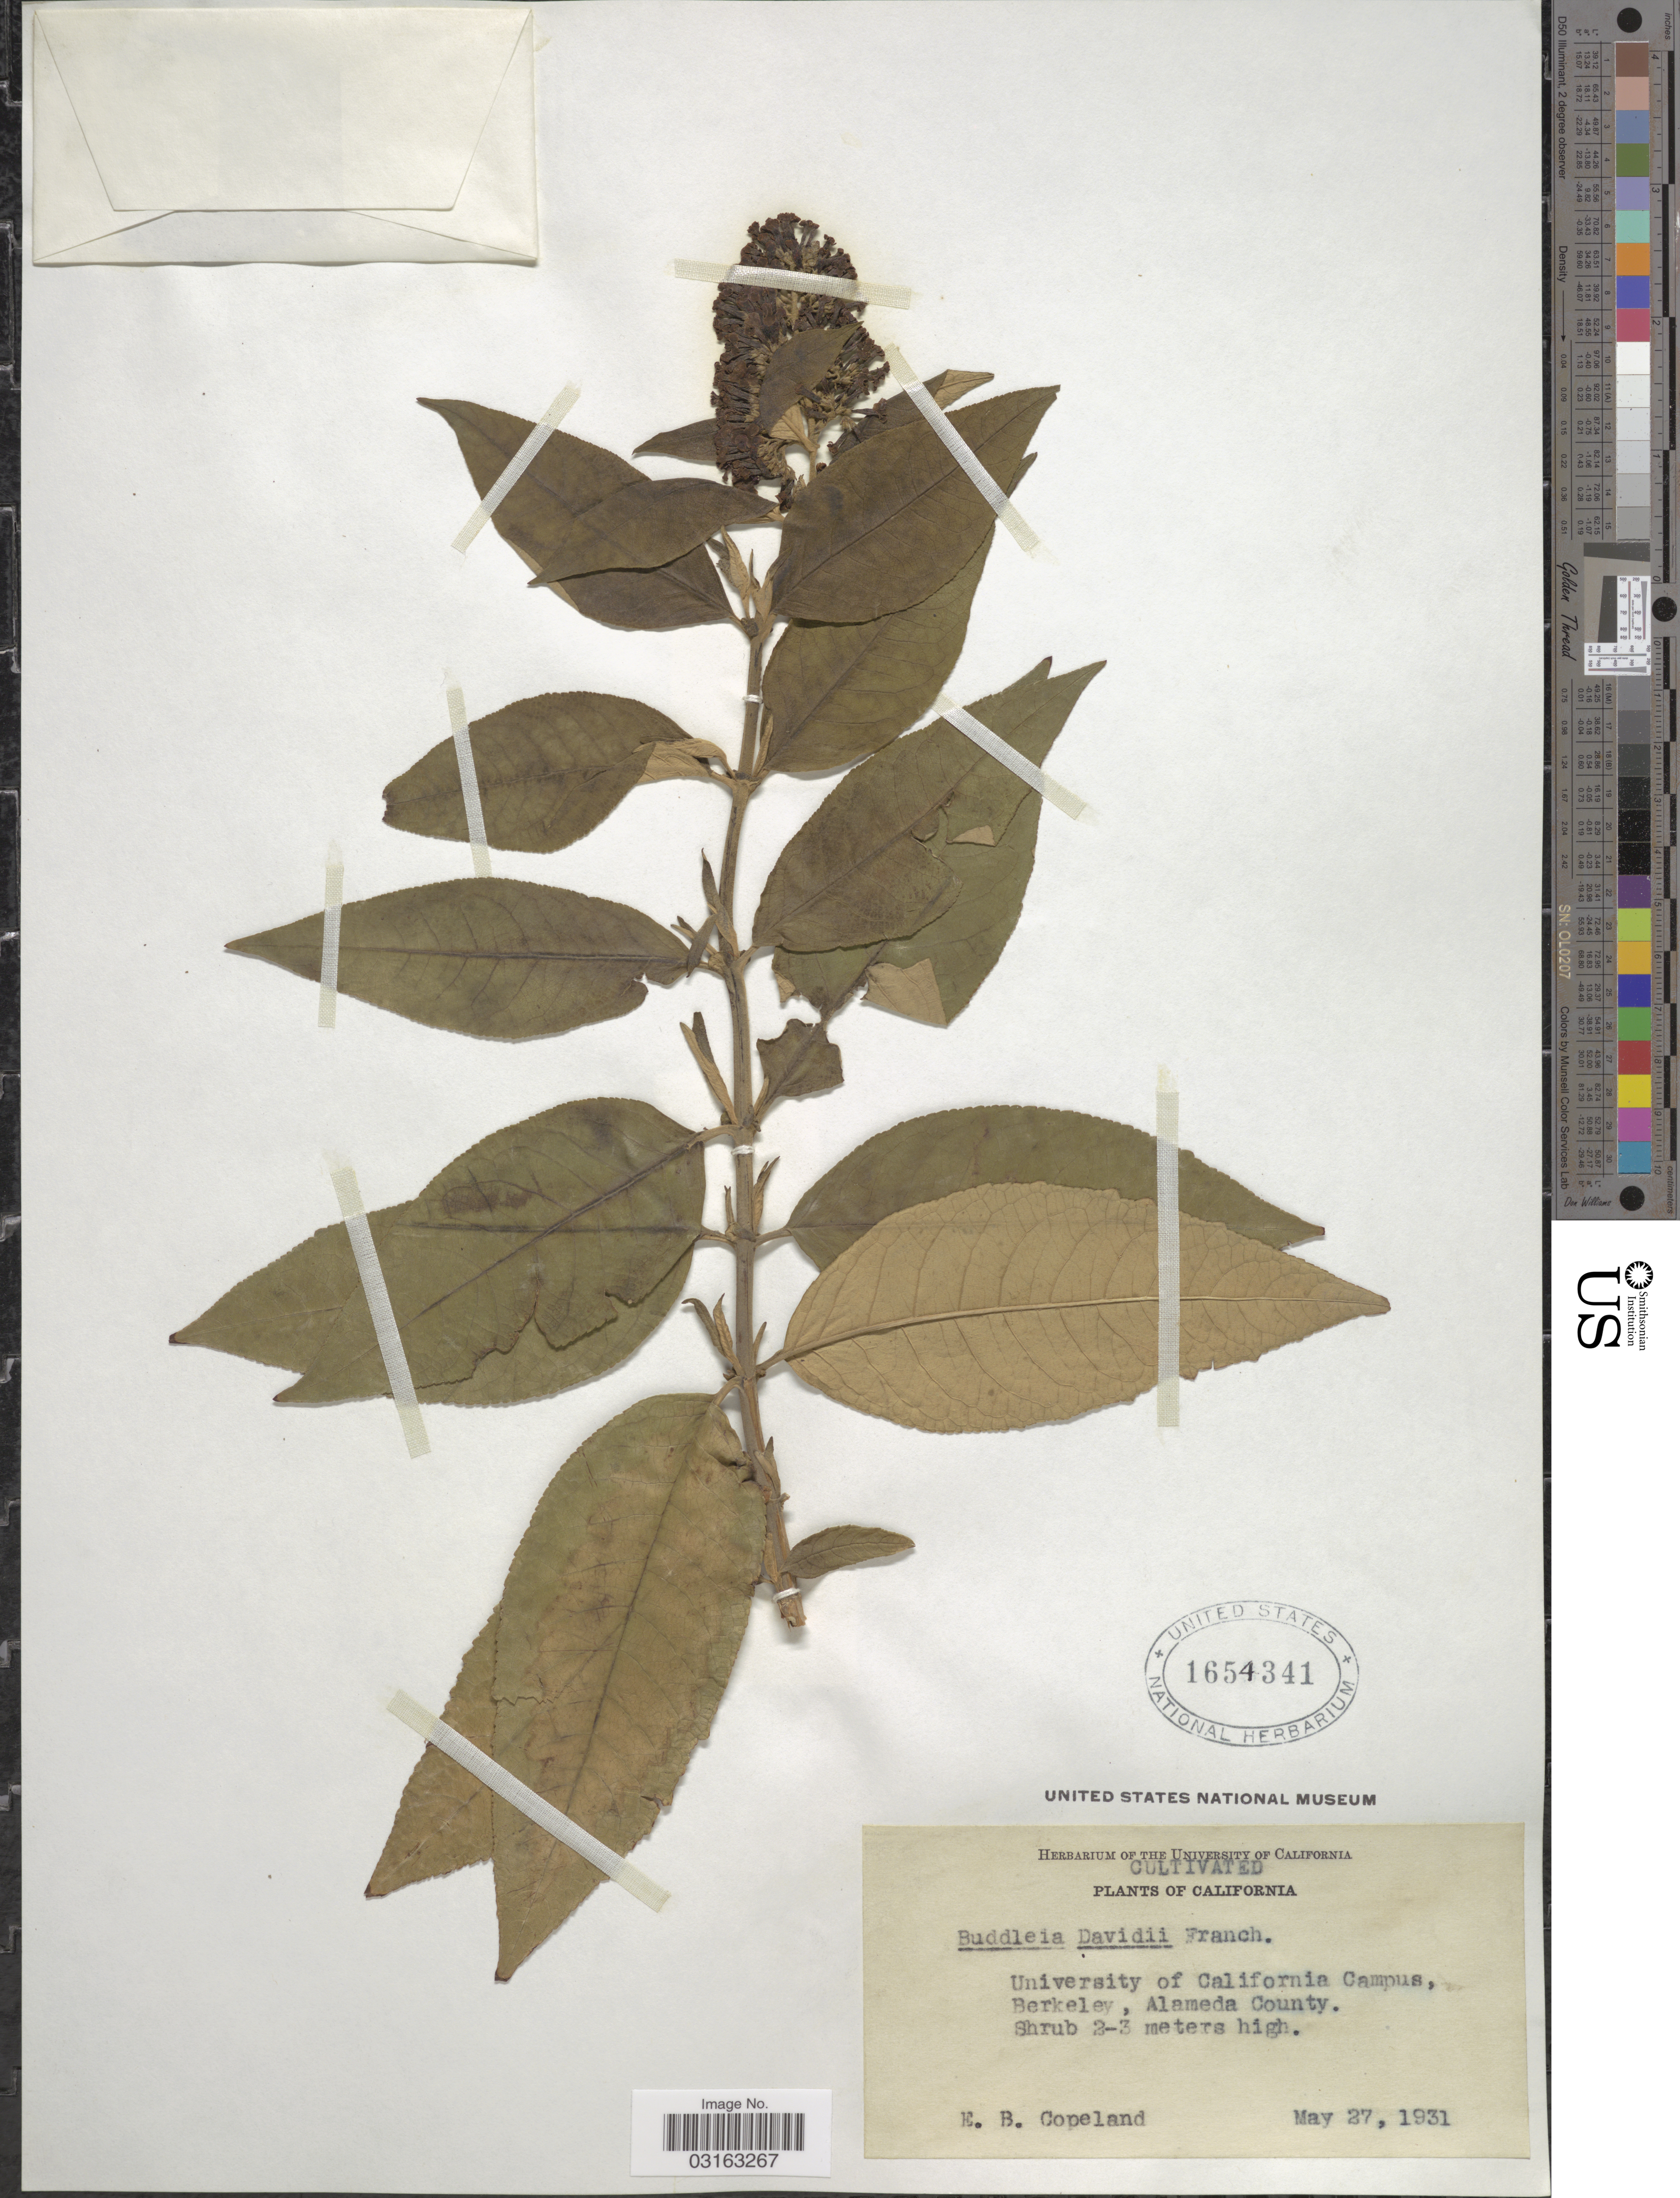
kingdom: Plantae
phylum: Tracheophyta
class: Magnoliopsida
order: Lamiales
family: Scrophulariaceae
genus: Buddleja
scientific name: Buddleja davidii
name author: Franch.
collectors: E. B. Copeland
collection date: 1931-05-27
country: United States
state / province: California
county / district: Alameda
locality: University of California Campus, Berkeley, Alameda County.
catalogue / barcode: US 1654341